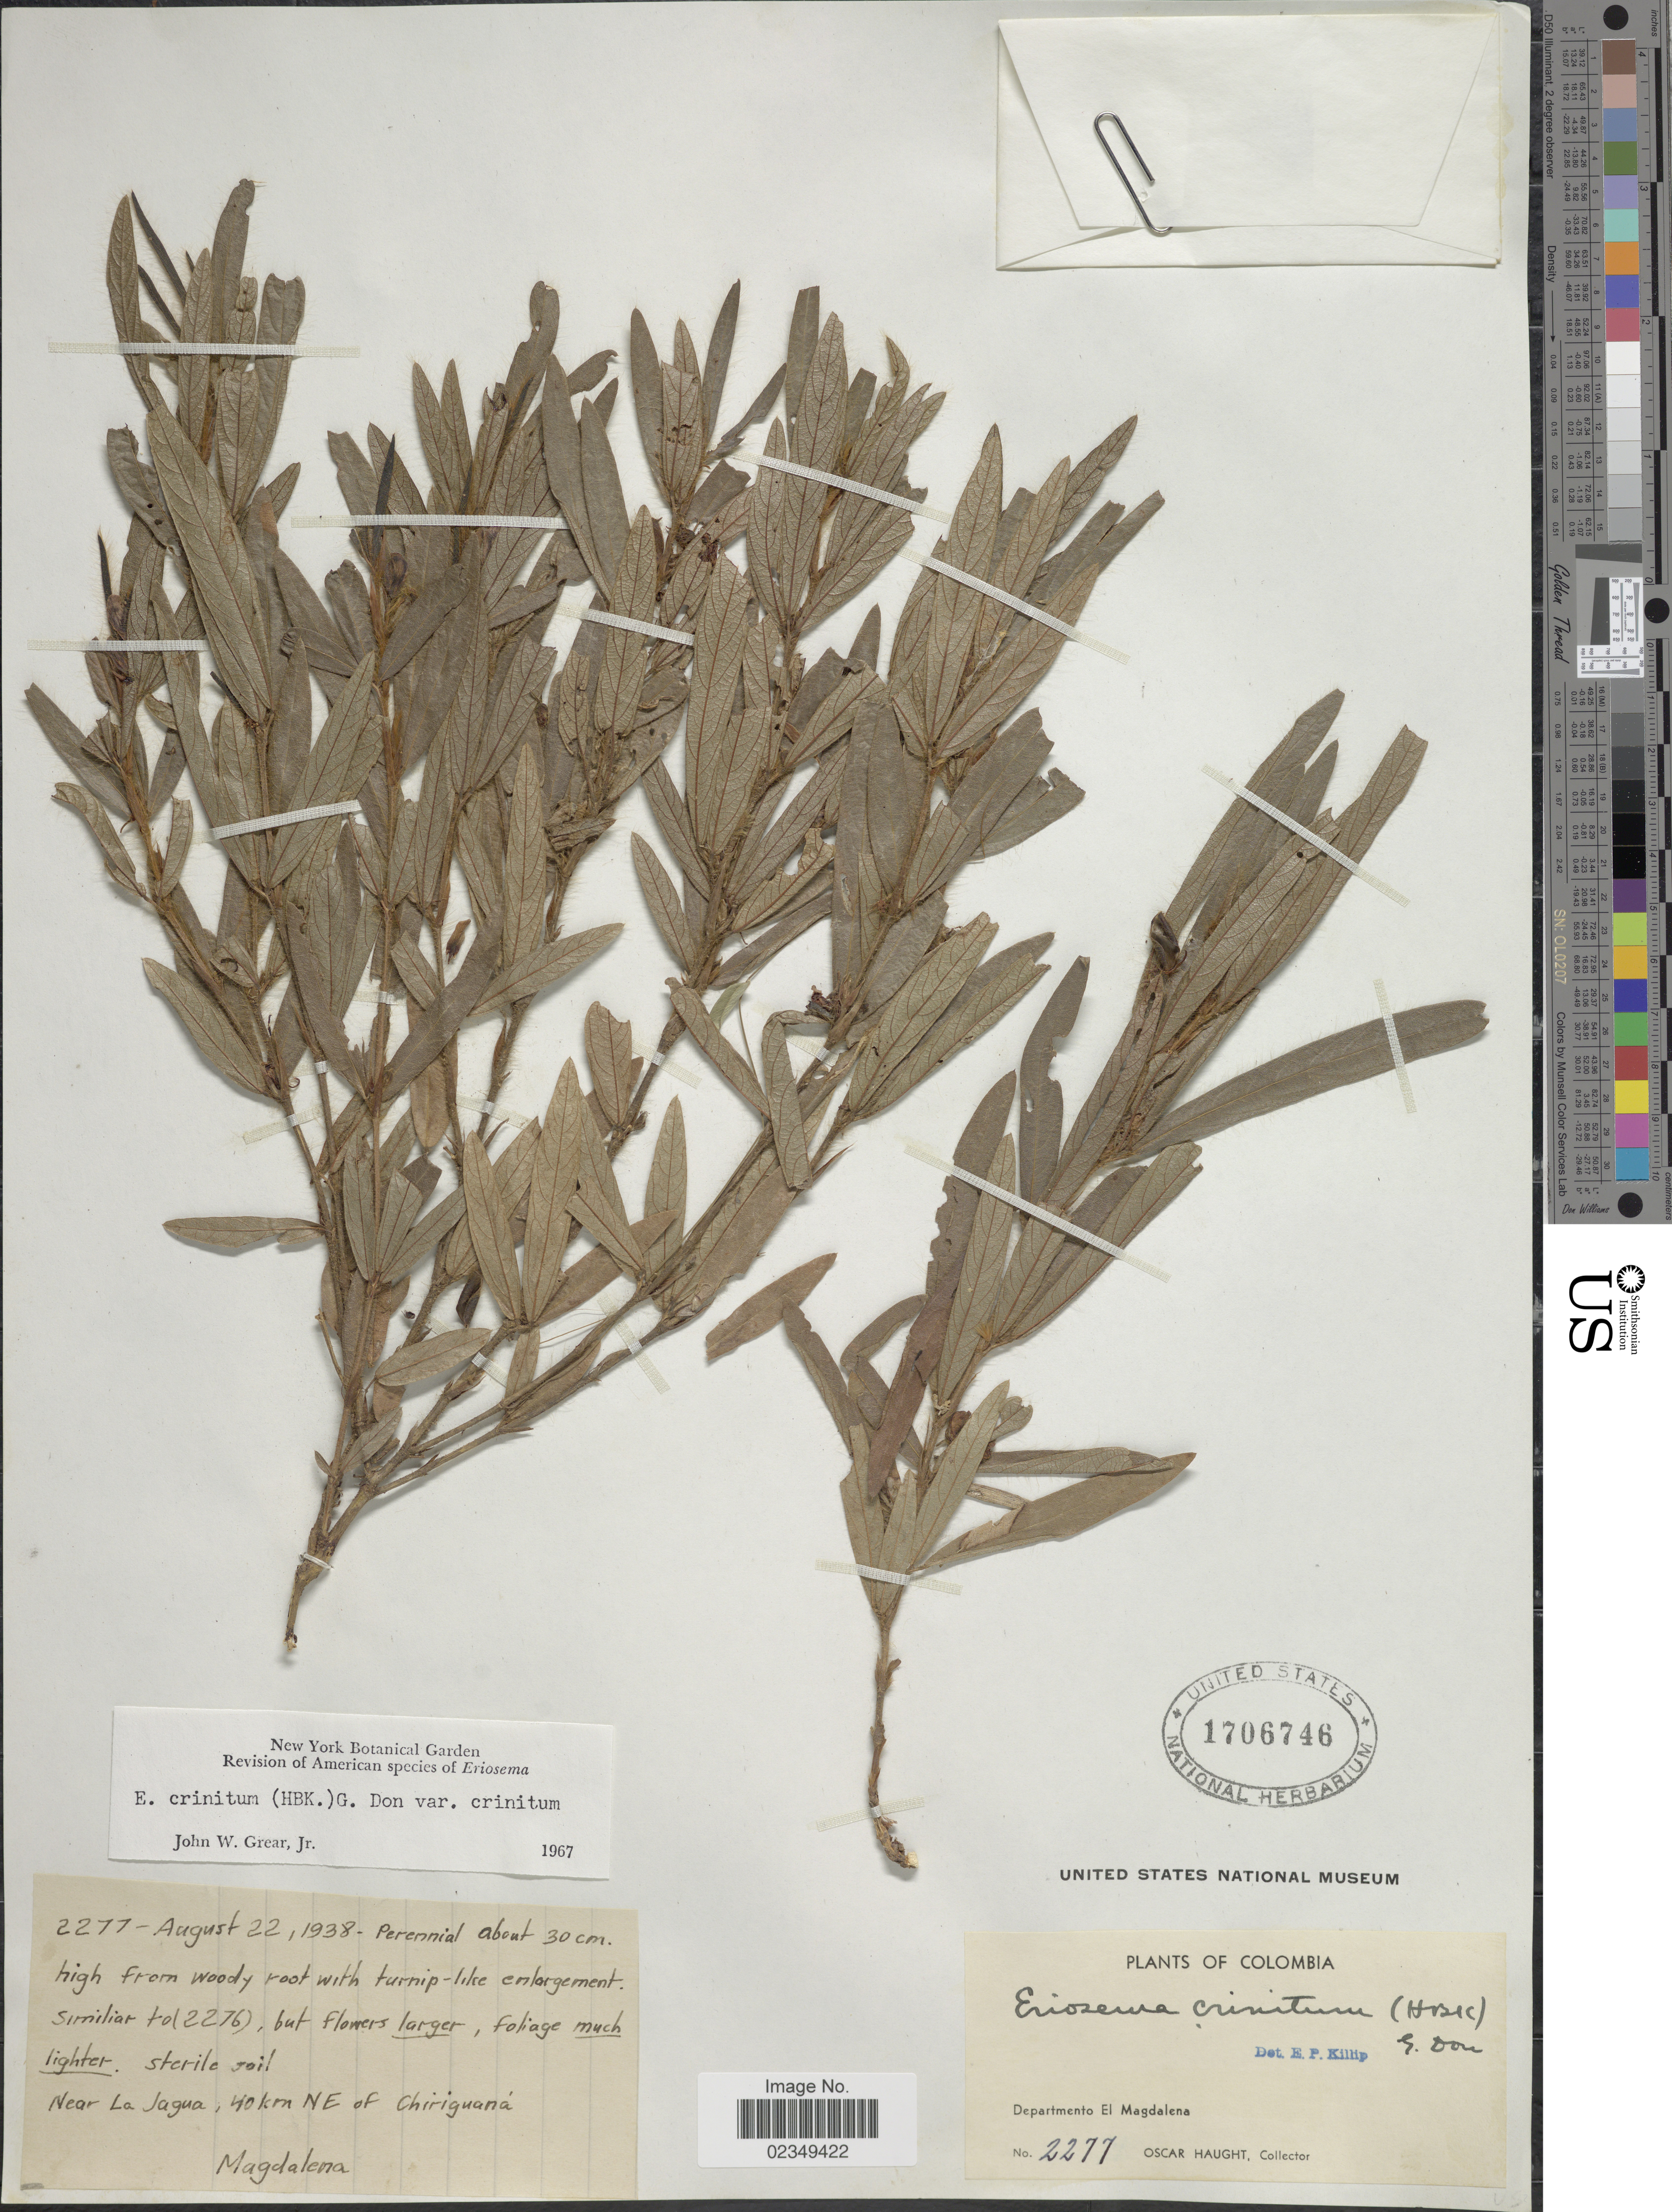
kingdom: Plantae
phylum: Tracheophyta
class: Magnoliopsida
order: Fabales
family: Fabaceae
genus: Eriosema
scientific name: Eriosema crinitum var. crinitum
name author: (Kunth) G. Don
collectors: O. Haught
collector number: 2277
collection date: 1938-08-22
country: Colombia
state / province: Magdalena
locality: Near La Jagua, 40 km NE of Chiriguaná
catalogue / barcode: US 1706746